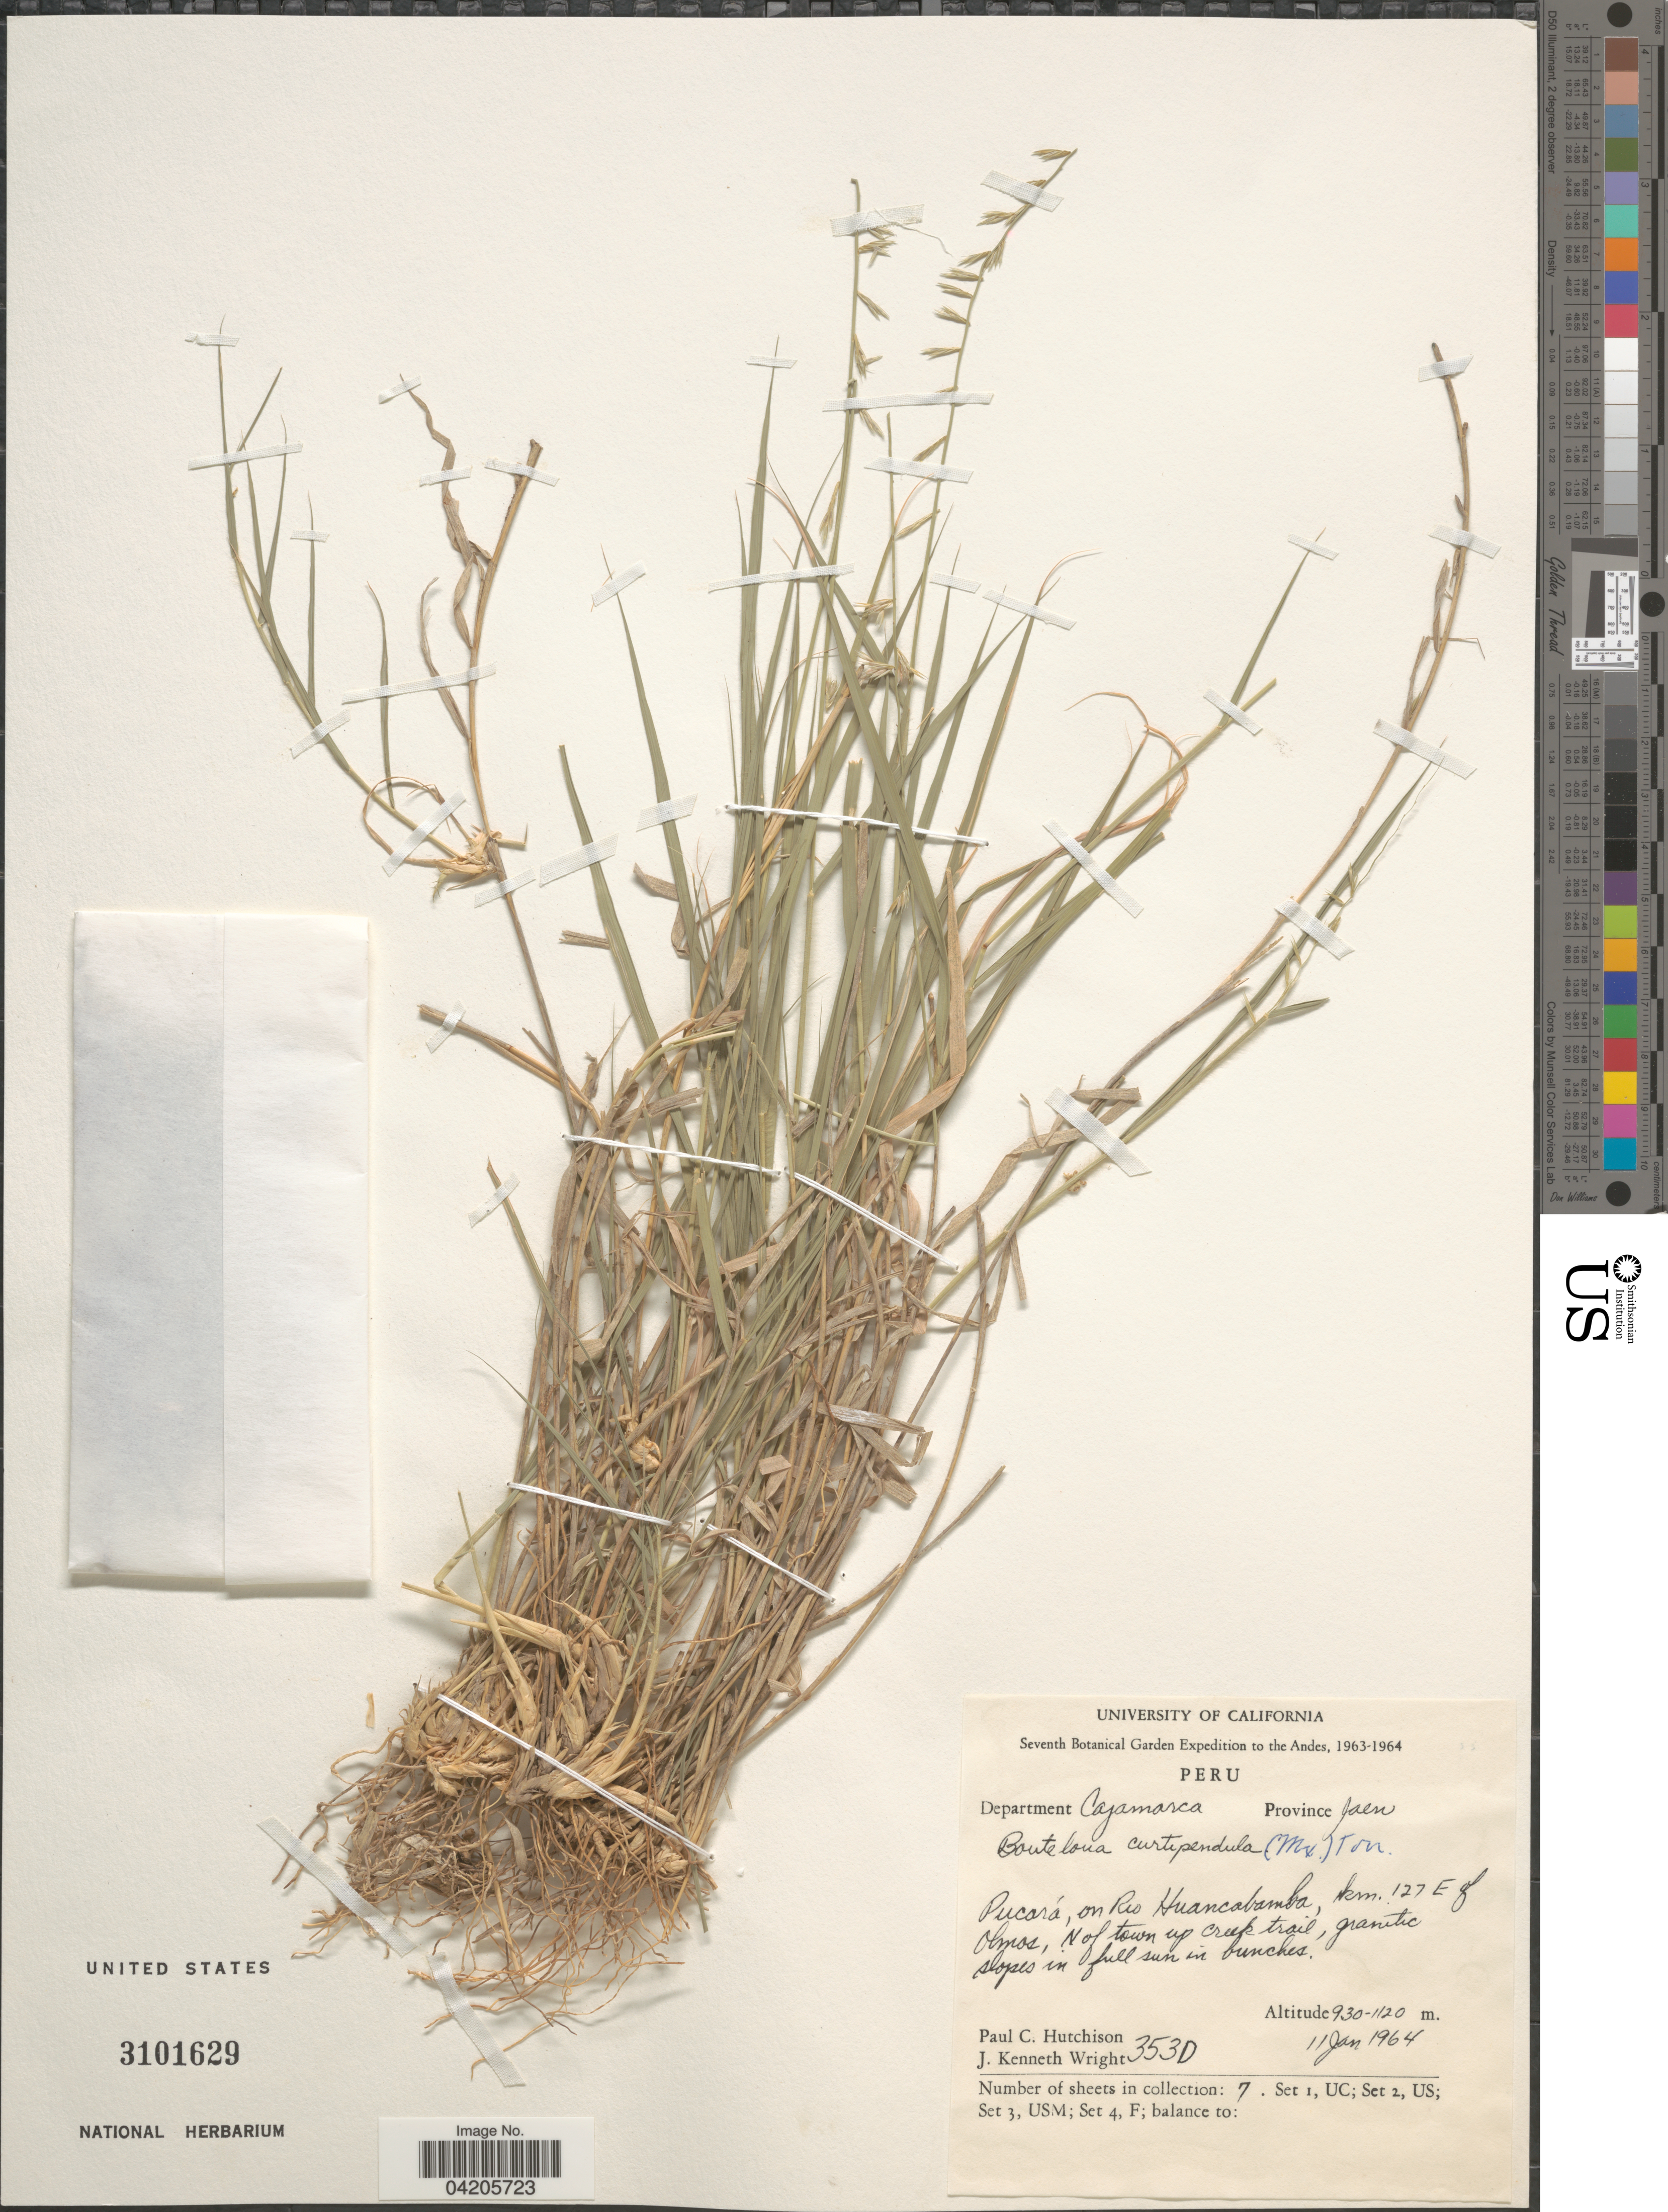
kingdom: Plantae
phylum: Tracheophyta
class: Liliopsida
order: Poales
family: Poaceae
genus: Bouteloua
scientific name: Bouteloua curtipendula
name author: (Michx.) Torr.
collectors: P. C. Hutchison & J. K. Wright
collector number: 3530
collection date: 1964-01-11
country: Peru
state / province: Cajamarca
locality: Seventh Botanical Garden Expedition to the Andes, 1963-1964. Department Cajamarca. Province Jaen. Pucará, on Rio Huancabamba, km. 127 E of Olmos, N of town up creek trail.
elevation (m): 930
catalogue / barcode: US 3101629